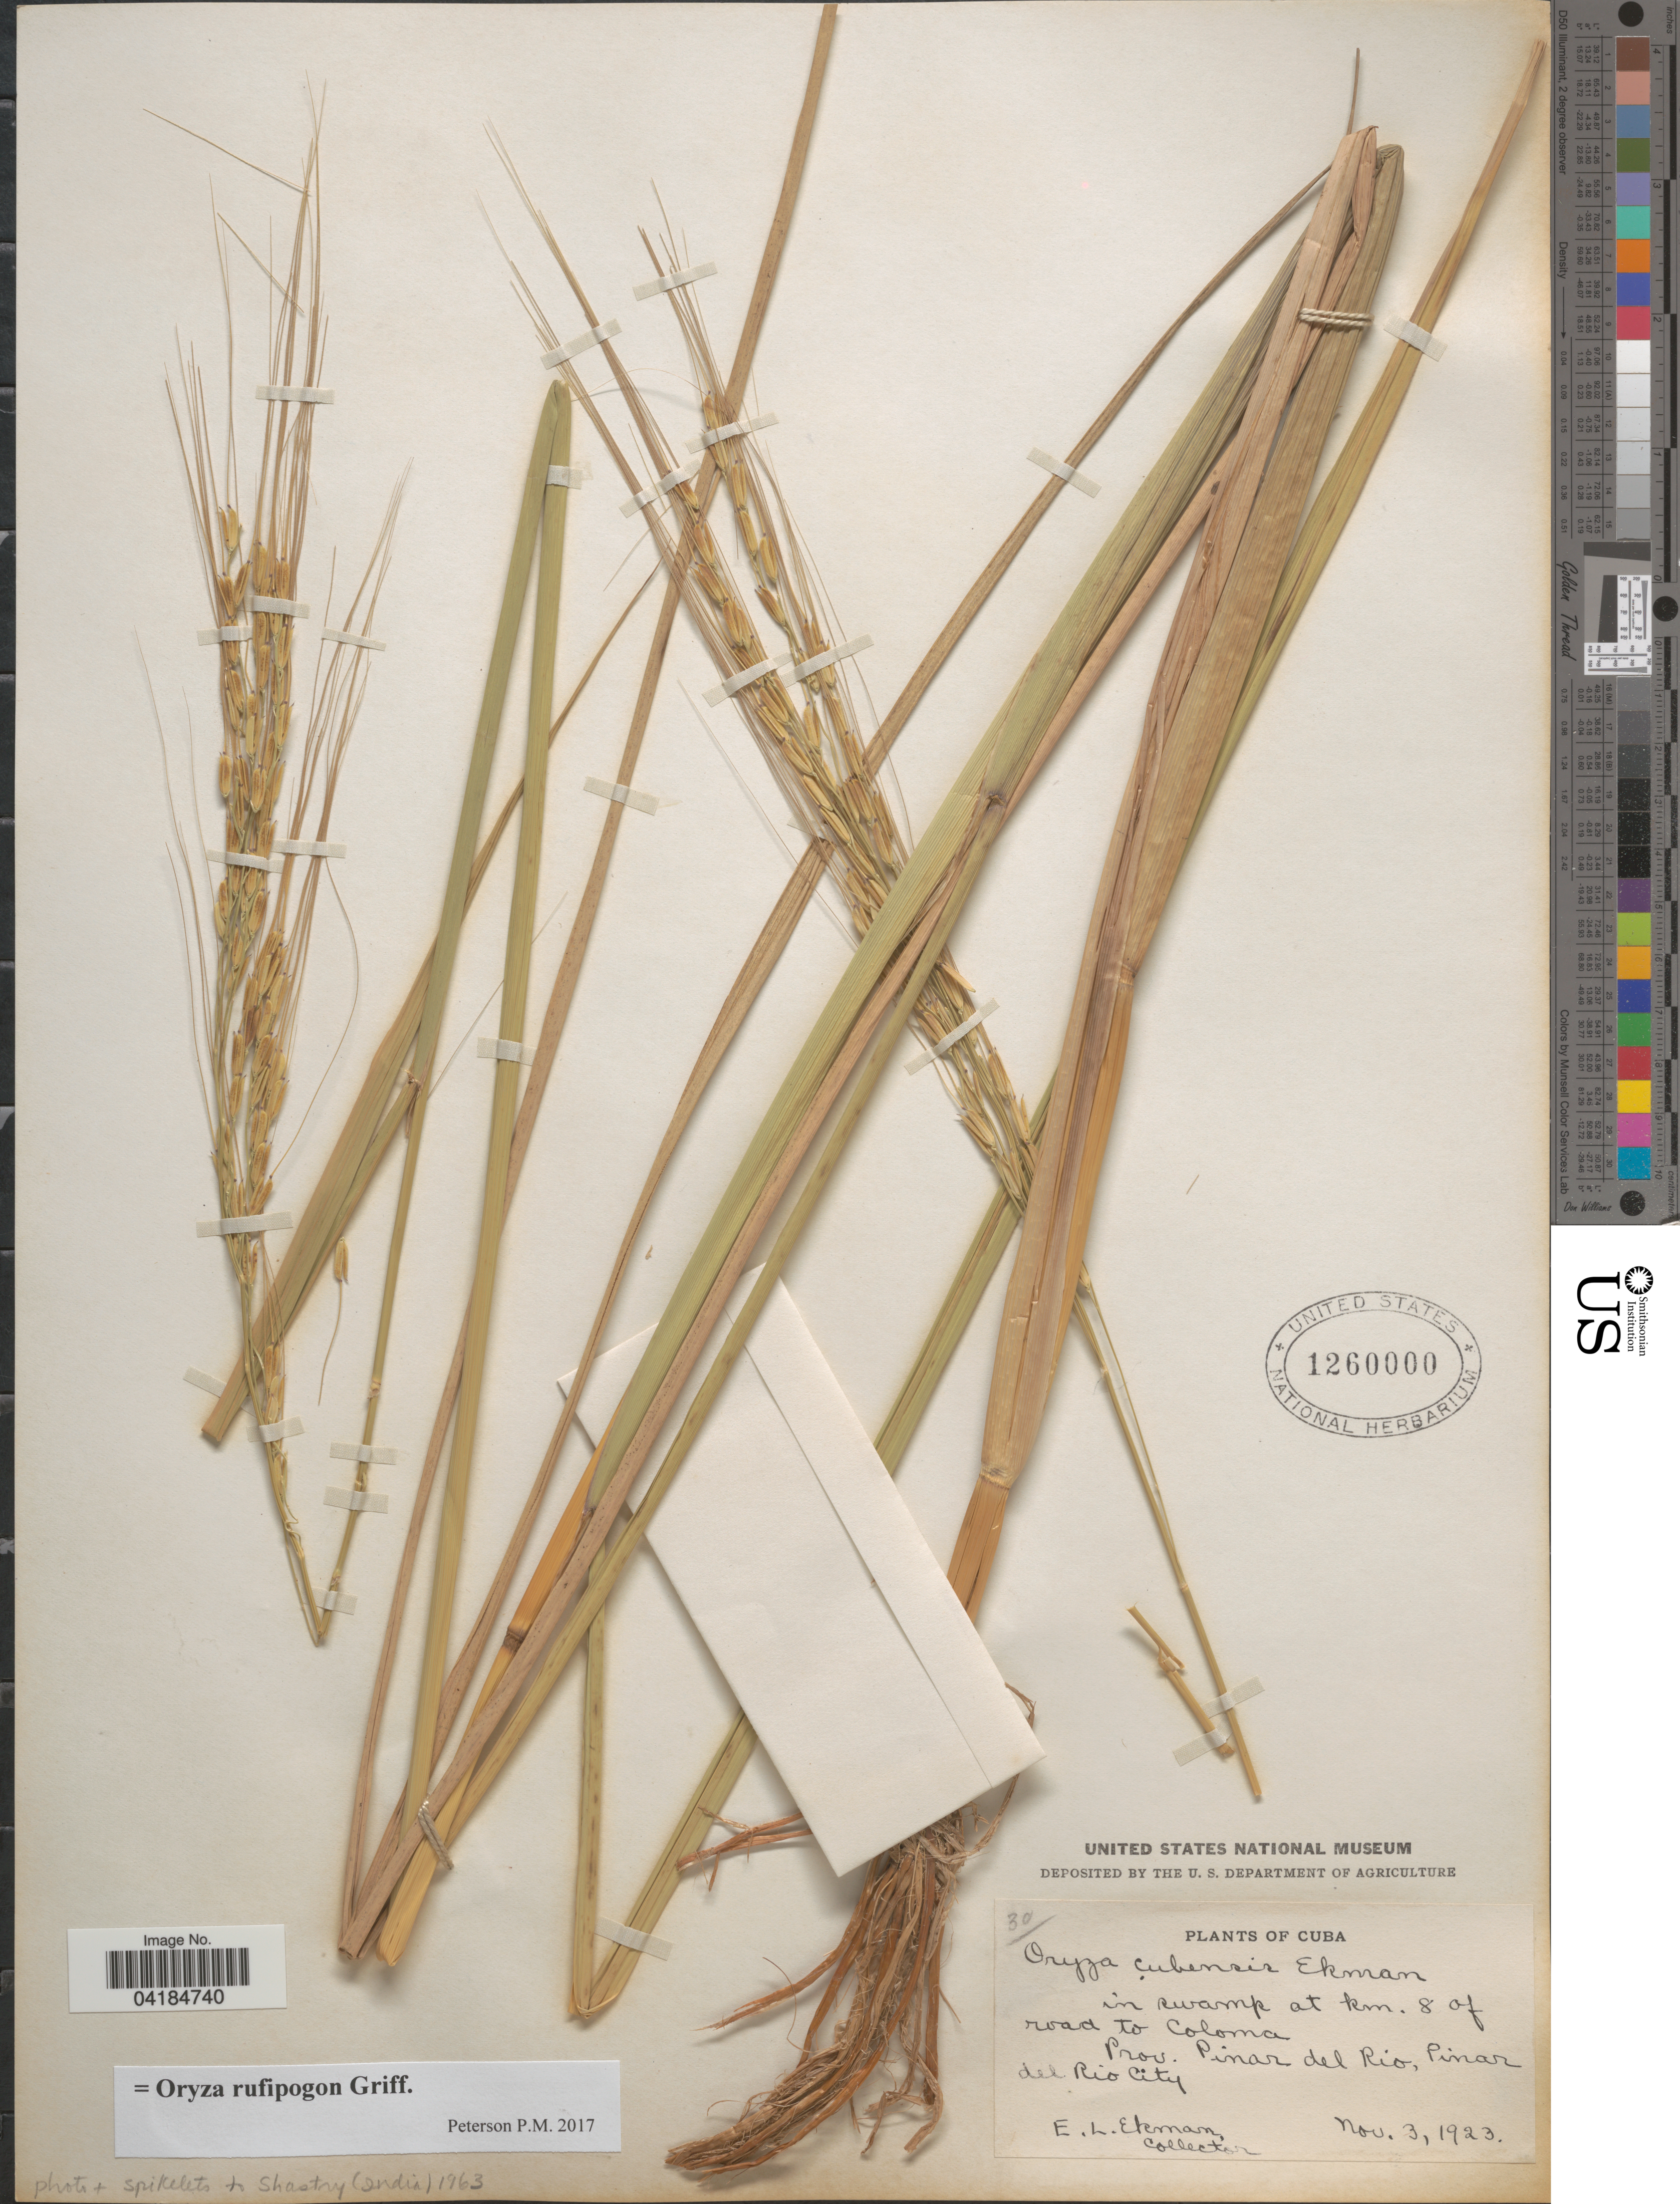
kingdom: Plantae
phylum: Tracheophyta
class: Liliopsida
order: Poales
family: Poaceae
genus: Oryza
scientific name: Oryza rufipogon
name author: Griffith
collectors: E. L. Ekman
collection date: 1923-11-03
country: Cuba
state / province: Pinar del Río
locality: In swamp at km. 8 of road to Coloma. Pinar del Rio City.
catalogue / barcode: US 1260000